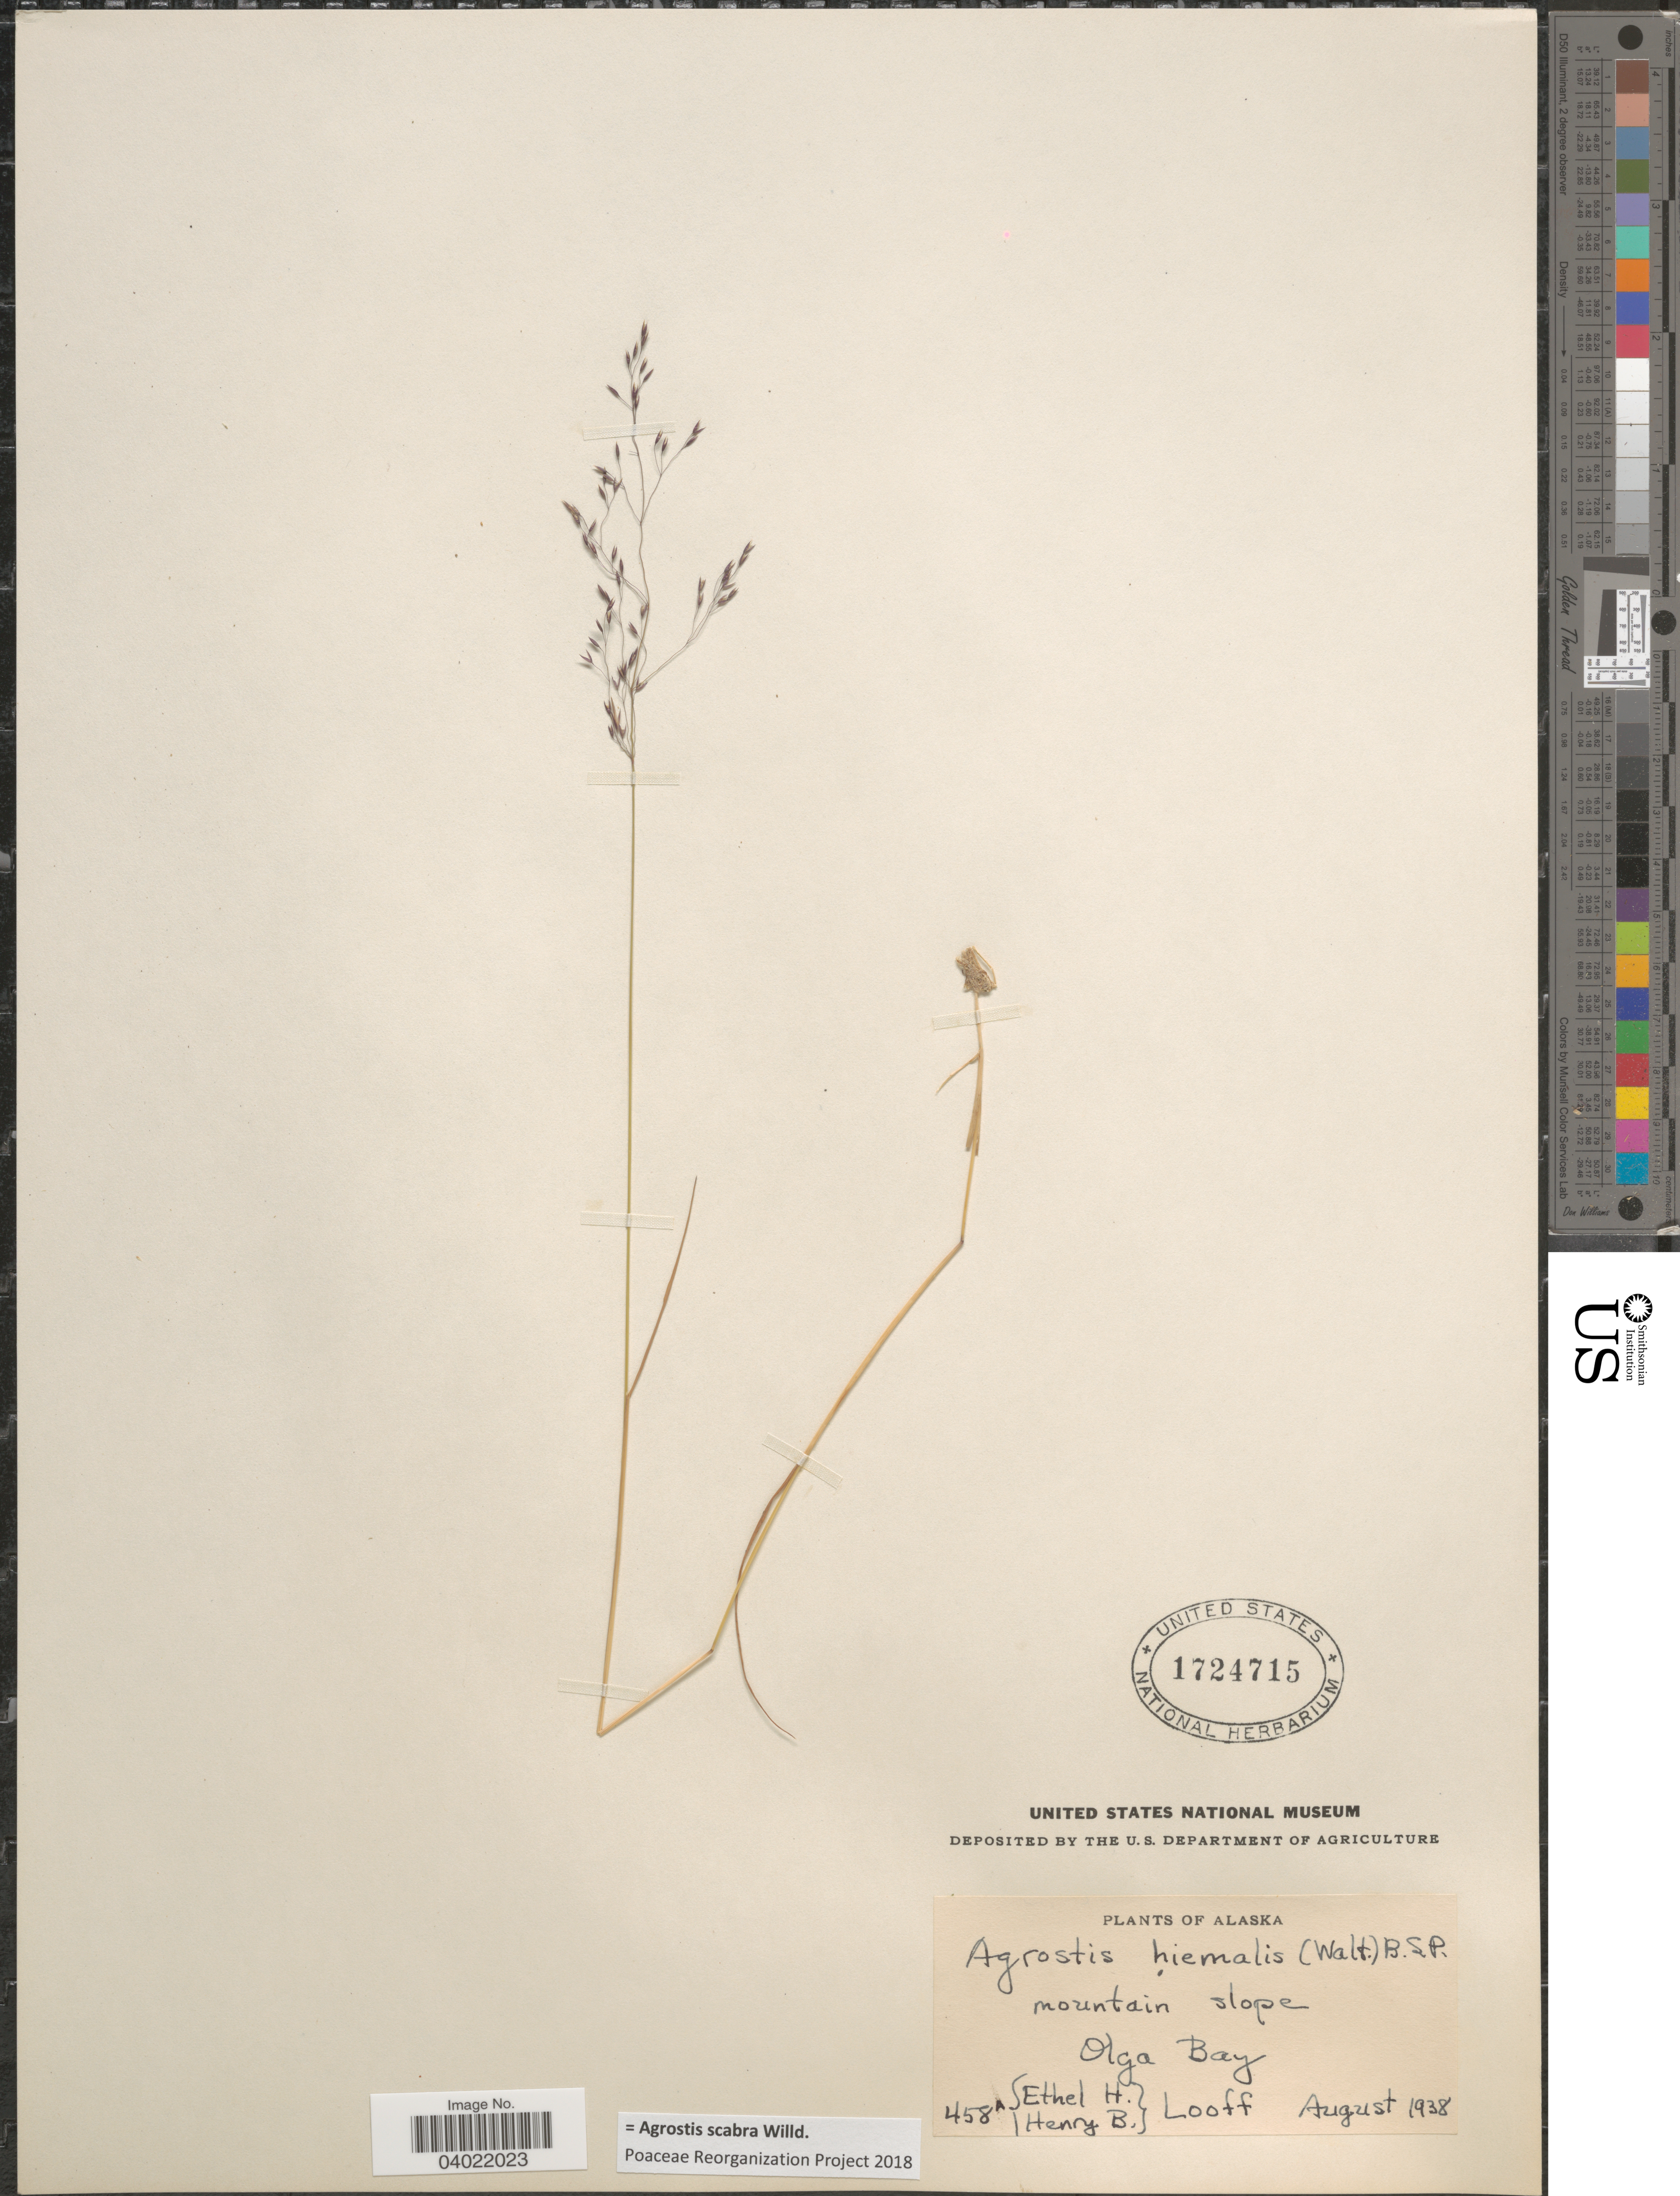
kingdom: Plantae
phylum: Tracheophyta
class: Liliopsida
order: Poales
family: Poaceae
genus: Agrostis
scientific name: Agrostis scabra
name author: Willd.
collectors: E. Looff & H. Looff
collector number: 458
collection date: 1938-08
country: United States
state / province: Alaska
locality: Mountain slope. Olga Bay.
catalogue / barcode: US 1724715